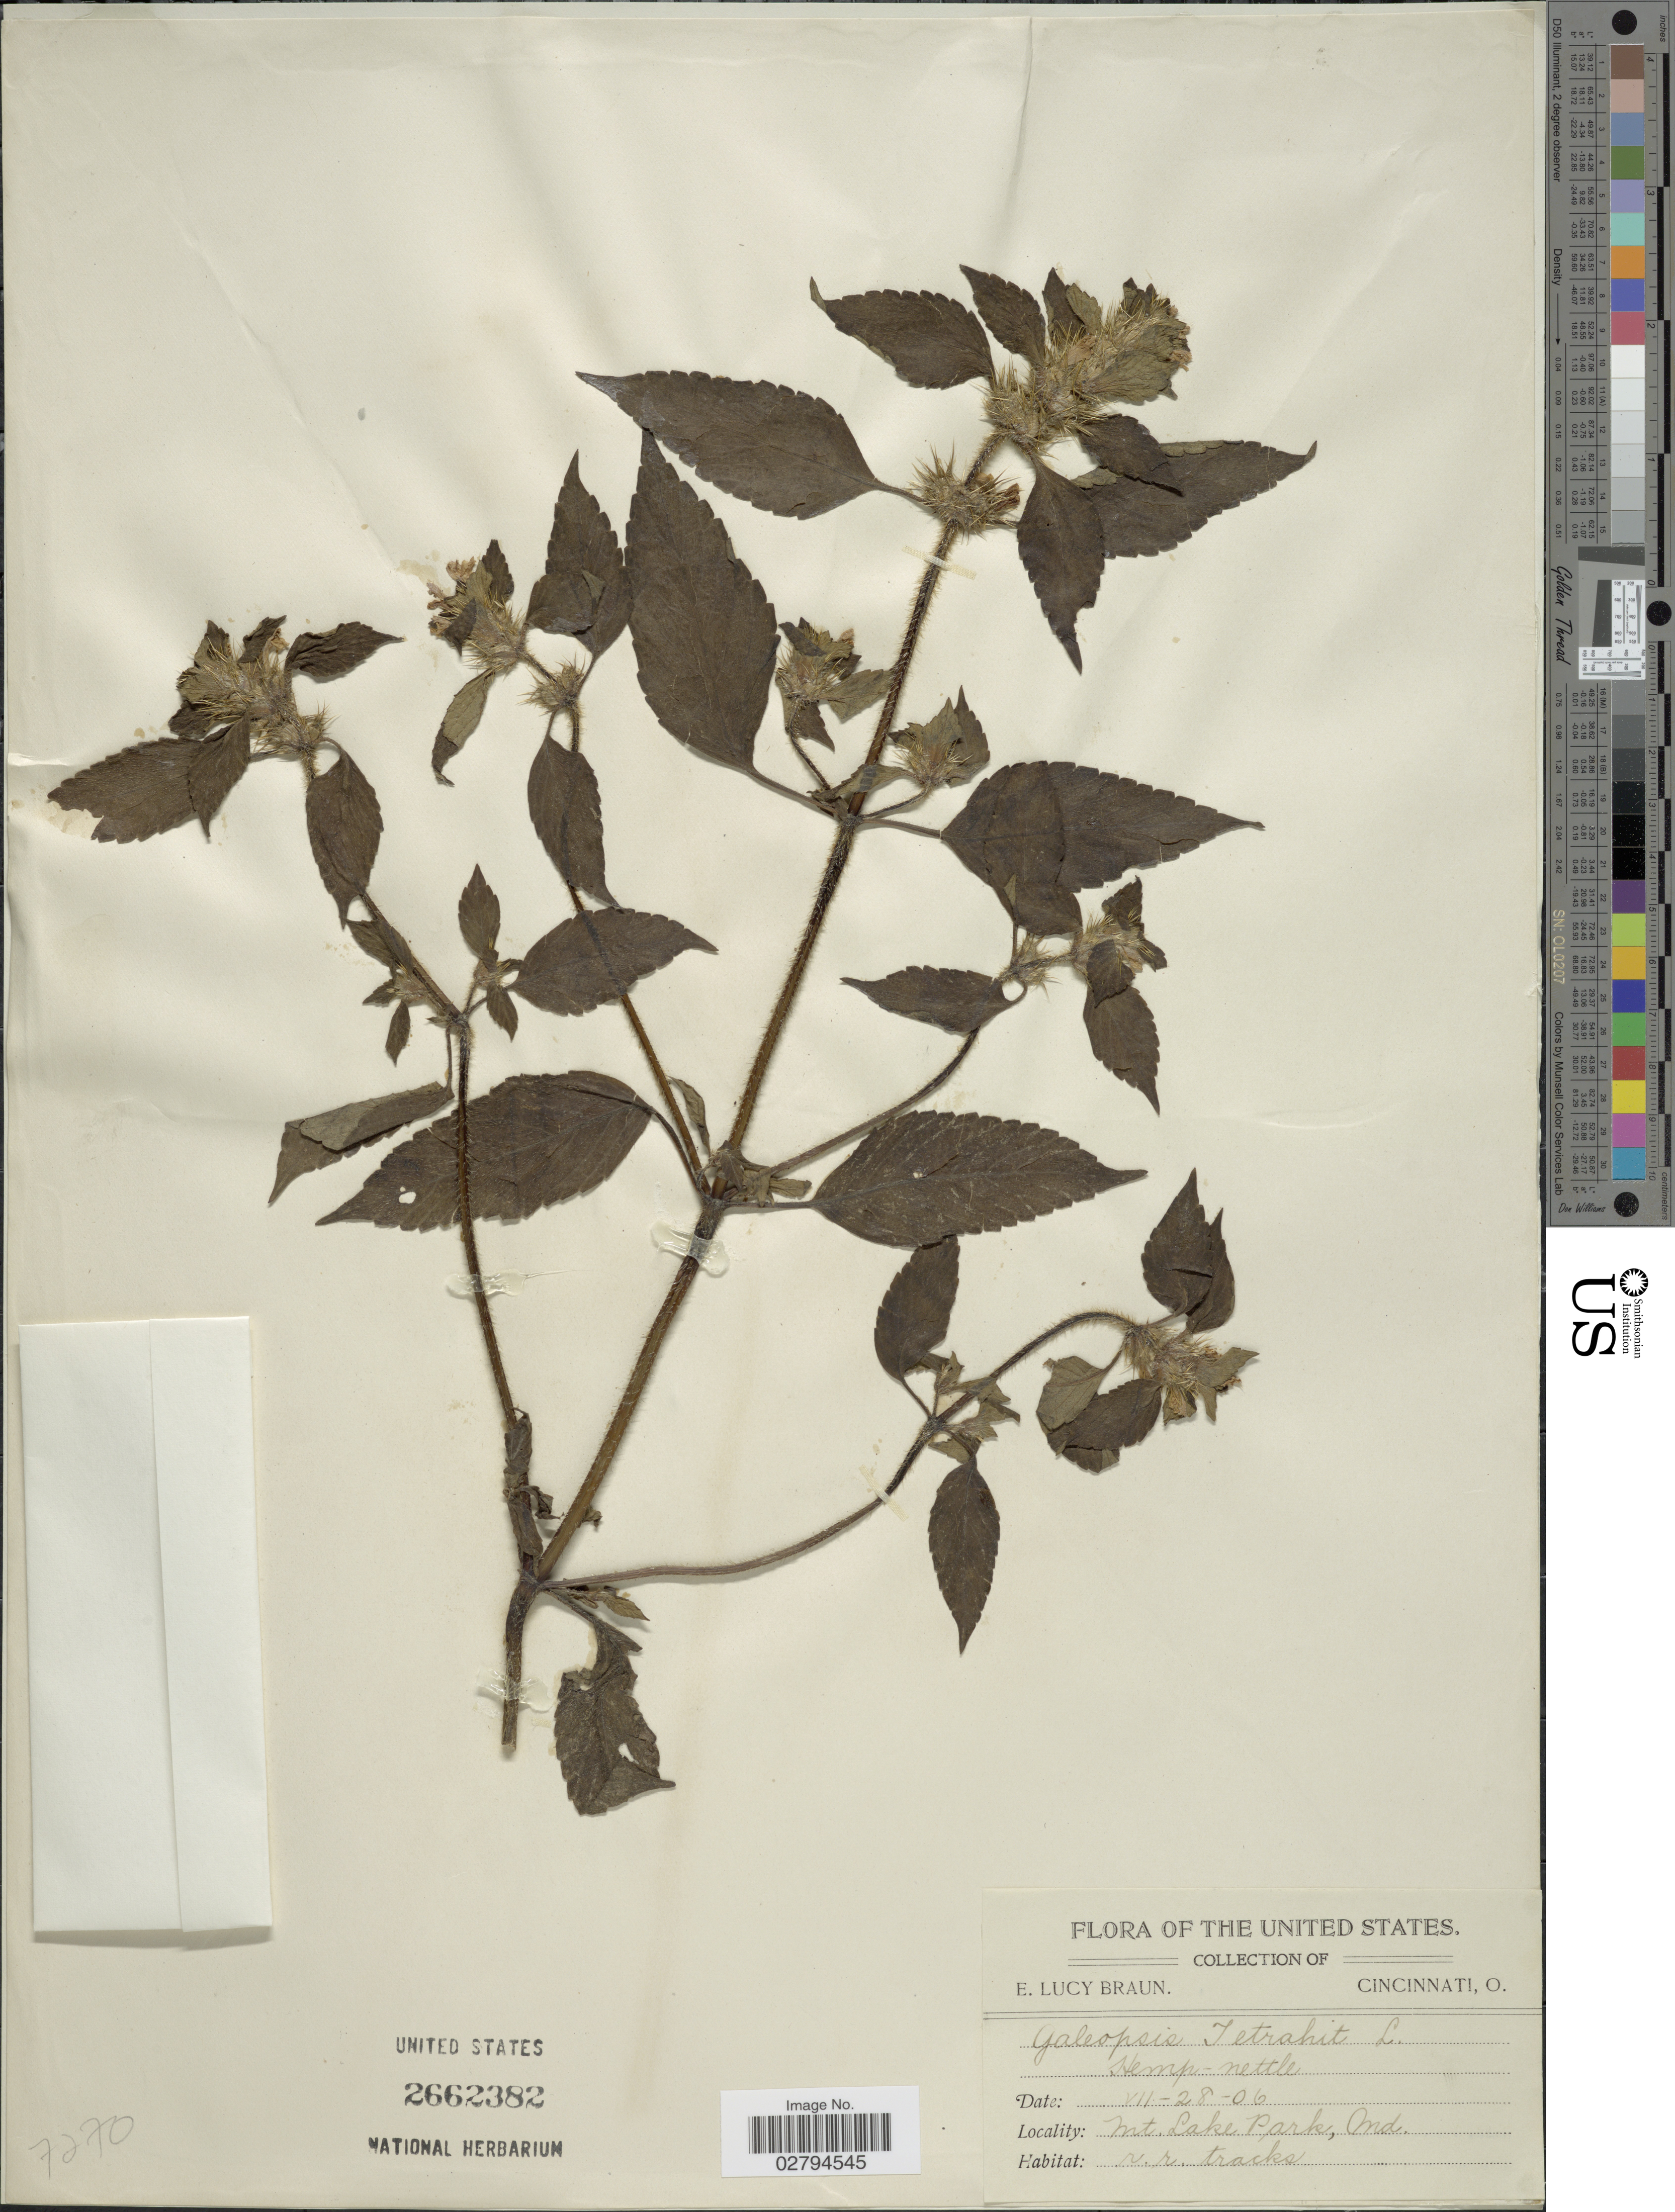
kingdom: Plantae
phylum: Tracheophyta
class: Magnoliopsida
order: Lamiales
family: Lamiaceae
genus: Galeopsis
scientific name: Galeopsis tetrahit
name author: L.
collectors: E. L. Braun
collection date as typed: Transcribed d/m/y: 28/7/6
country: United States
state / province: Maryland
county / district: Garrett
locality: Mt. Lake Park, Md.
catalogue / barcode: US 2662382